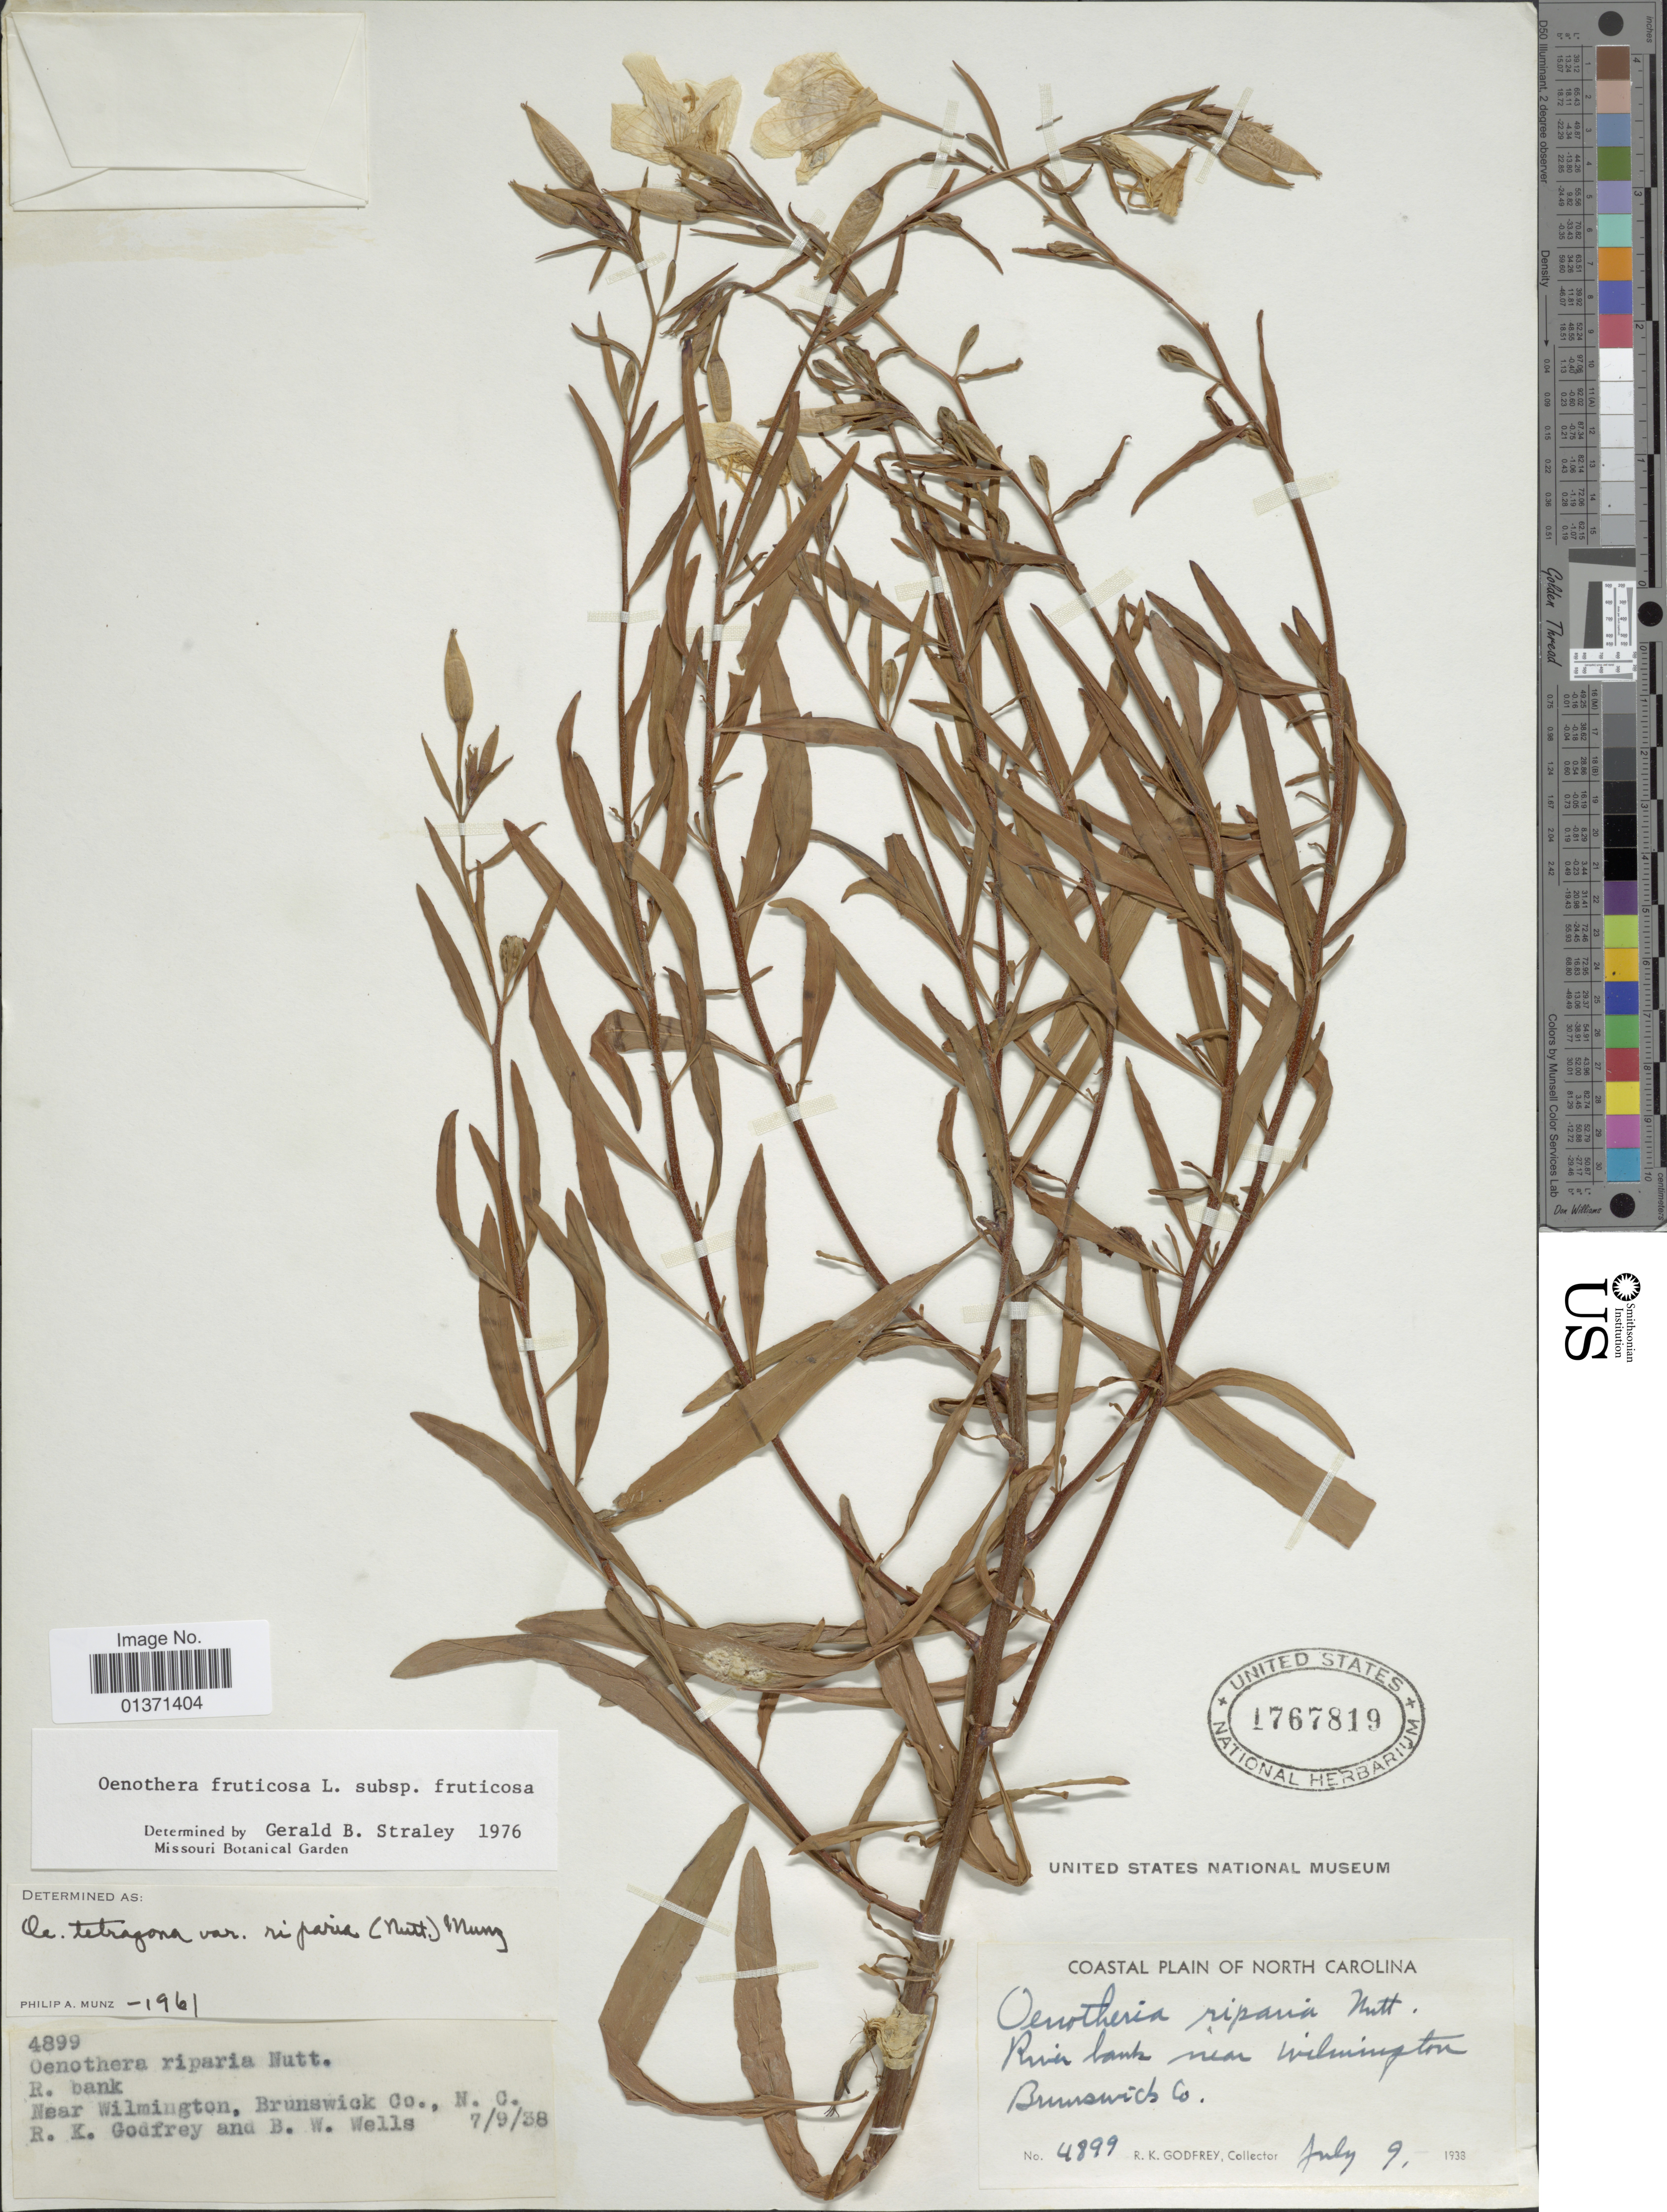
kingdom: Plantae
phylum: Tracheophyta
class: Magnoliopsida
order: Myrtales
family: Onagraceae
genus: Oenothera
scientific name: Oenothera riparia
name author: Nutt.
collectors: R. K. Godfrey & B. Wells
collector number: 4899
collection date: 1938-07-09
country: United States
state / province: North Carolina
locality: R. bank, Near Wilmington, Brunswick Co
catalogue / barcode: US 1767819